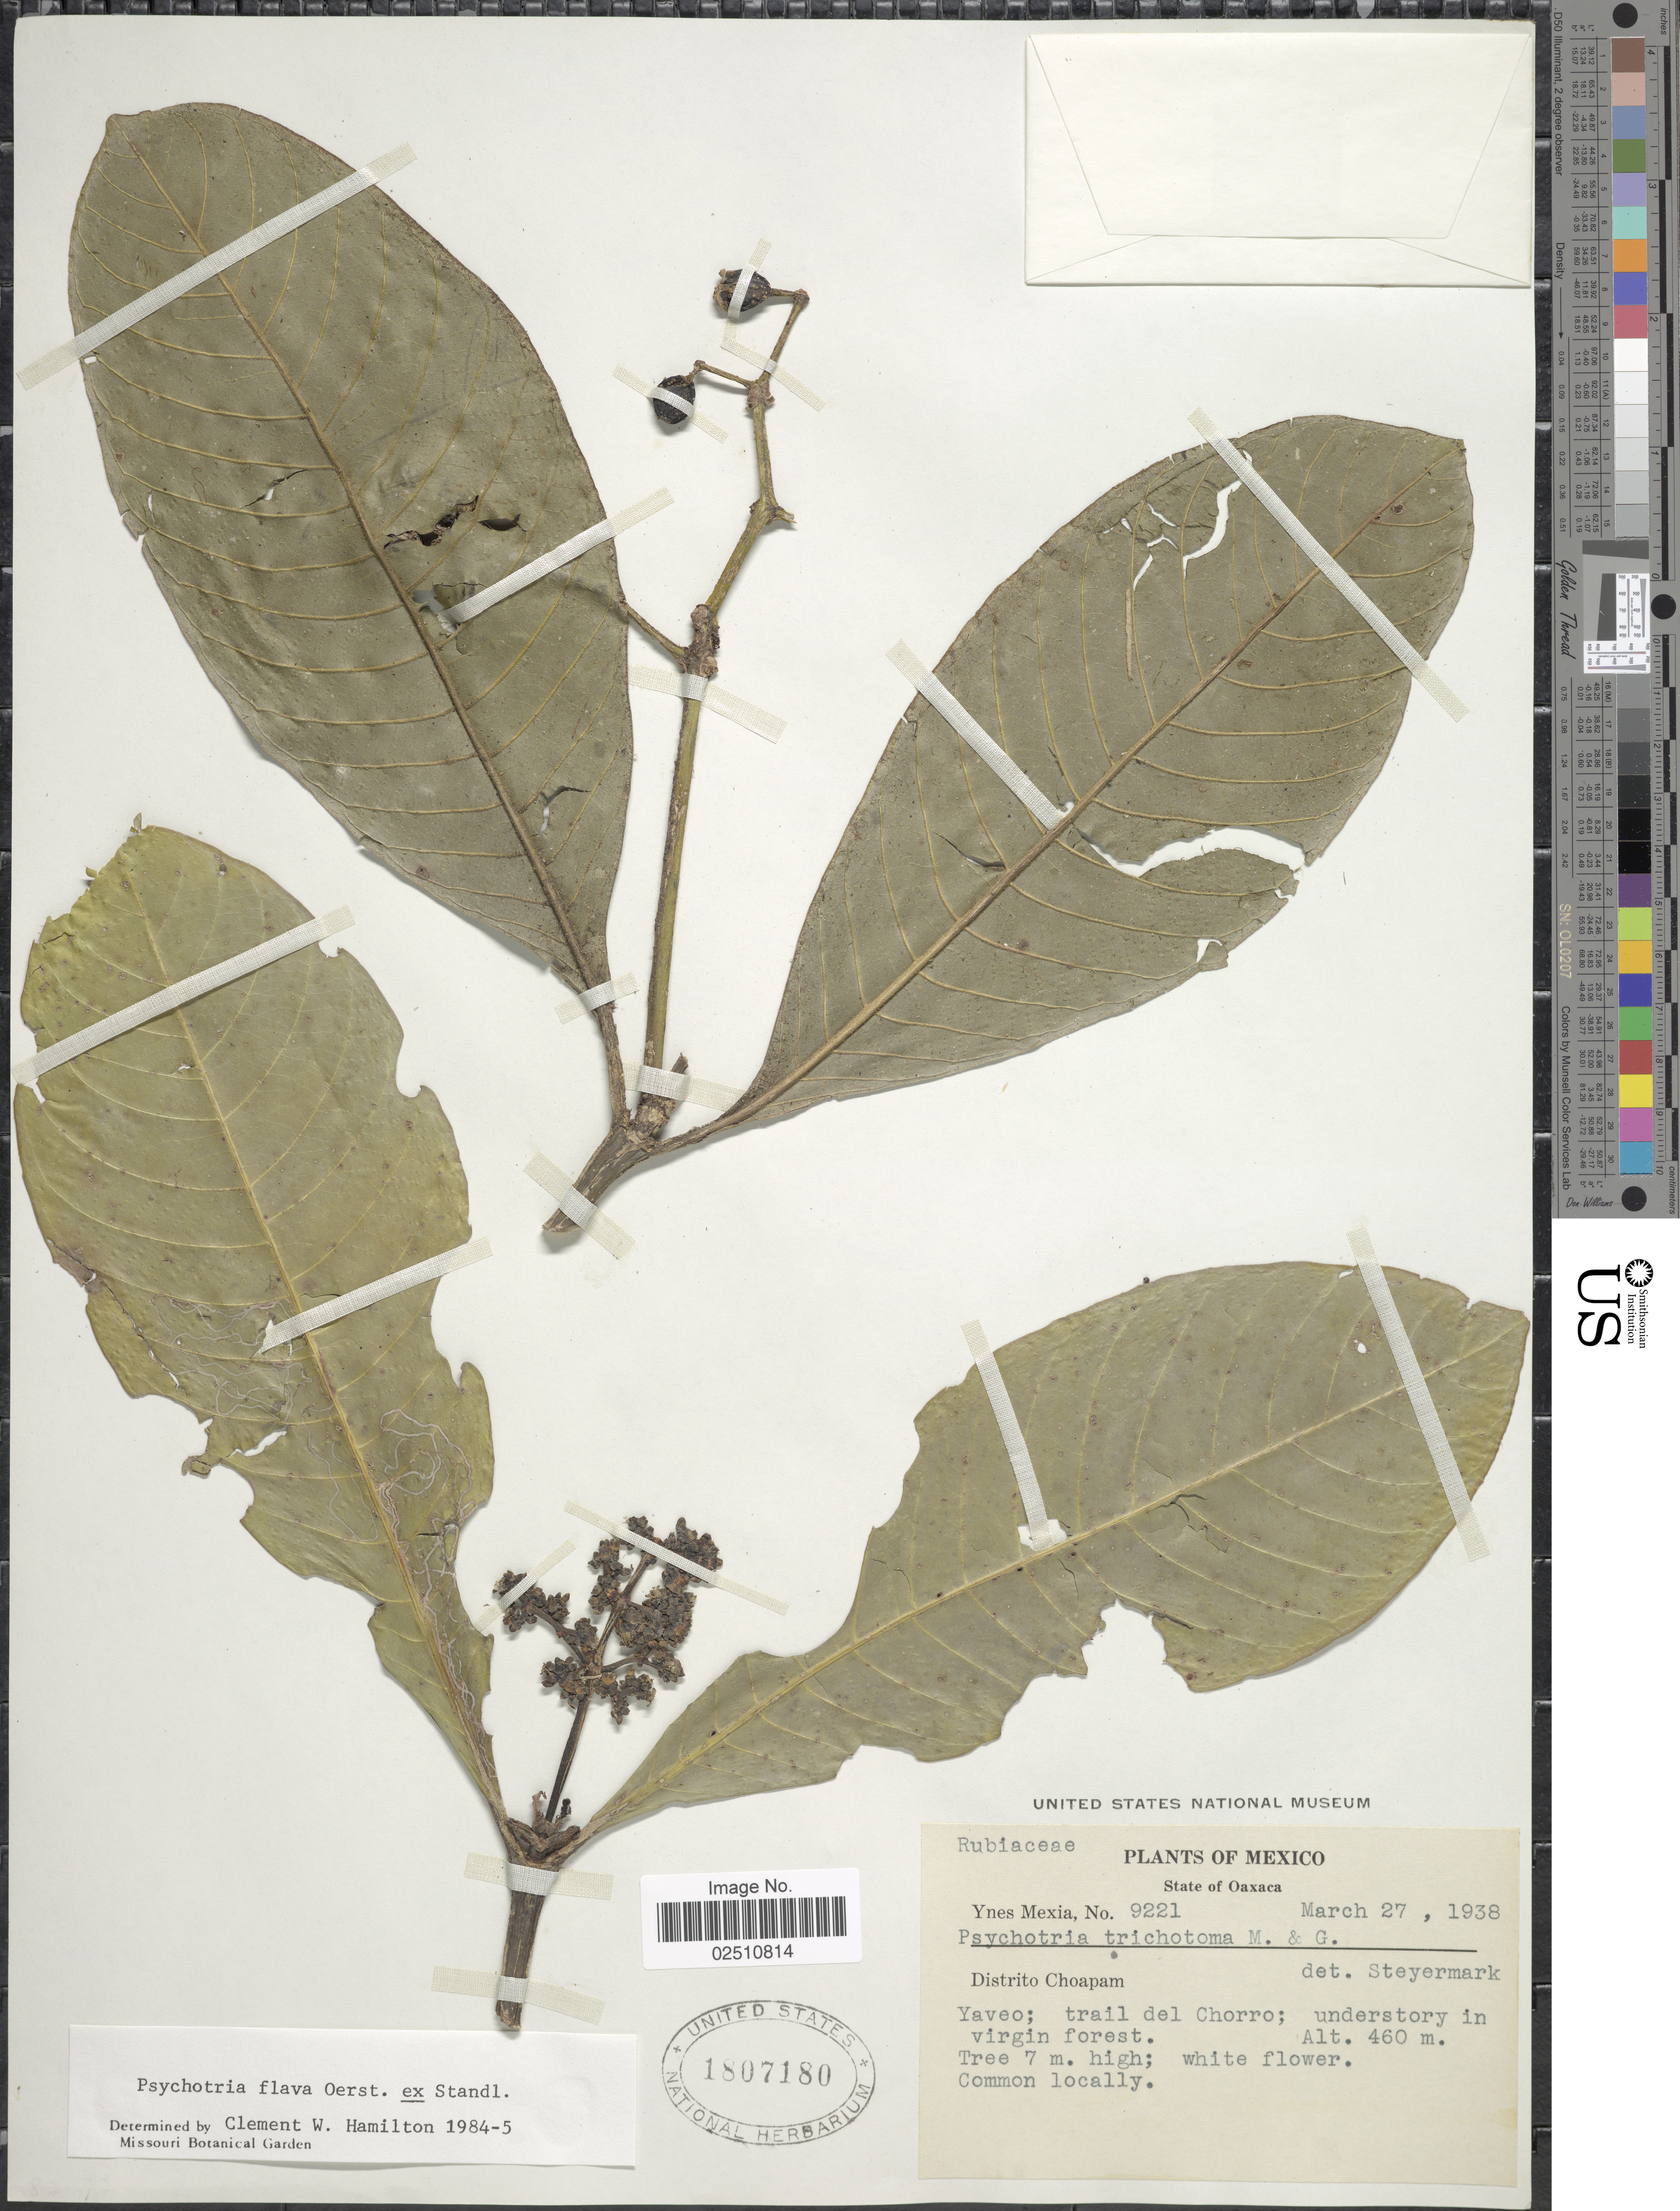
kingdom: Plantae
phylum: Tracheophyta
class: Magnoliopsida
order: Gentianales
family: Rubiaceae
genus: Psychotria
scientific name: Psychotria flava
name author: Oerst. ex Standl.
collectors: Y. Mexia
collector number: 9221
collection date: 1938-03-27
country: Mexico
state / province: Oaxaca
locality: Distrito Choapam, Yaveo; trail from Chooro; understory in virgin forest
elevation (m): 460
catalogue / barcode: US 1807180